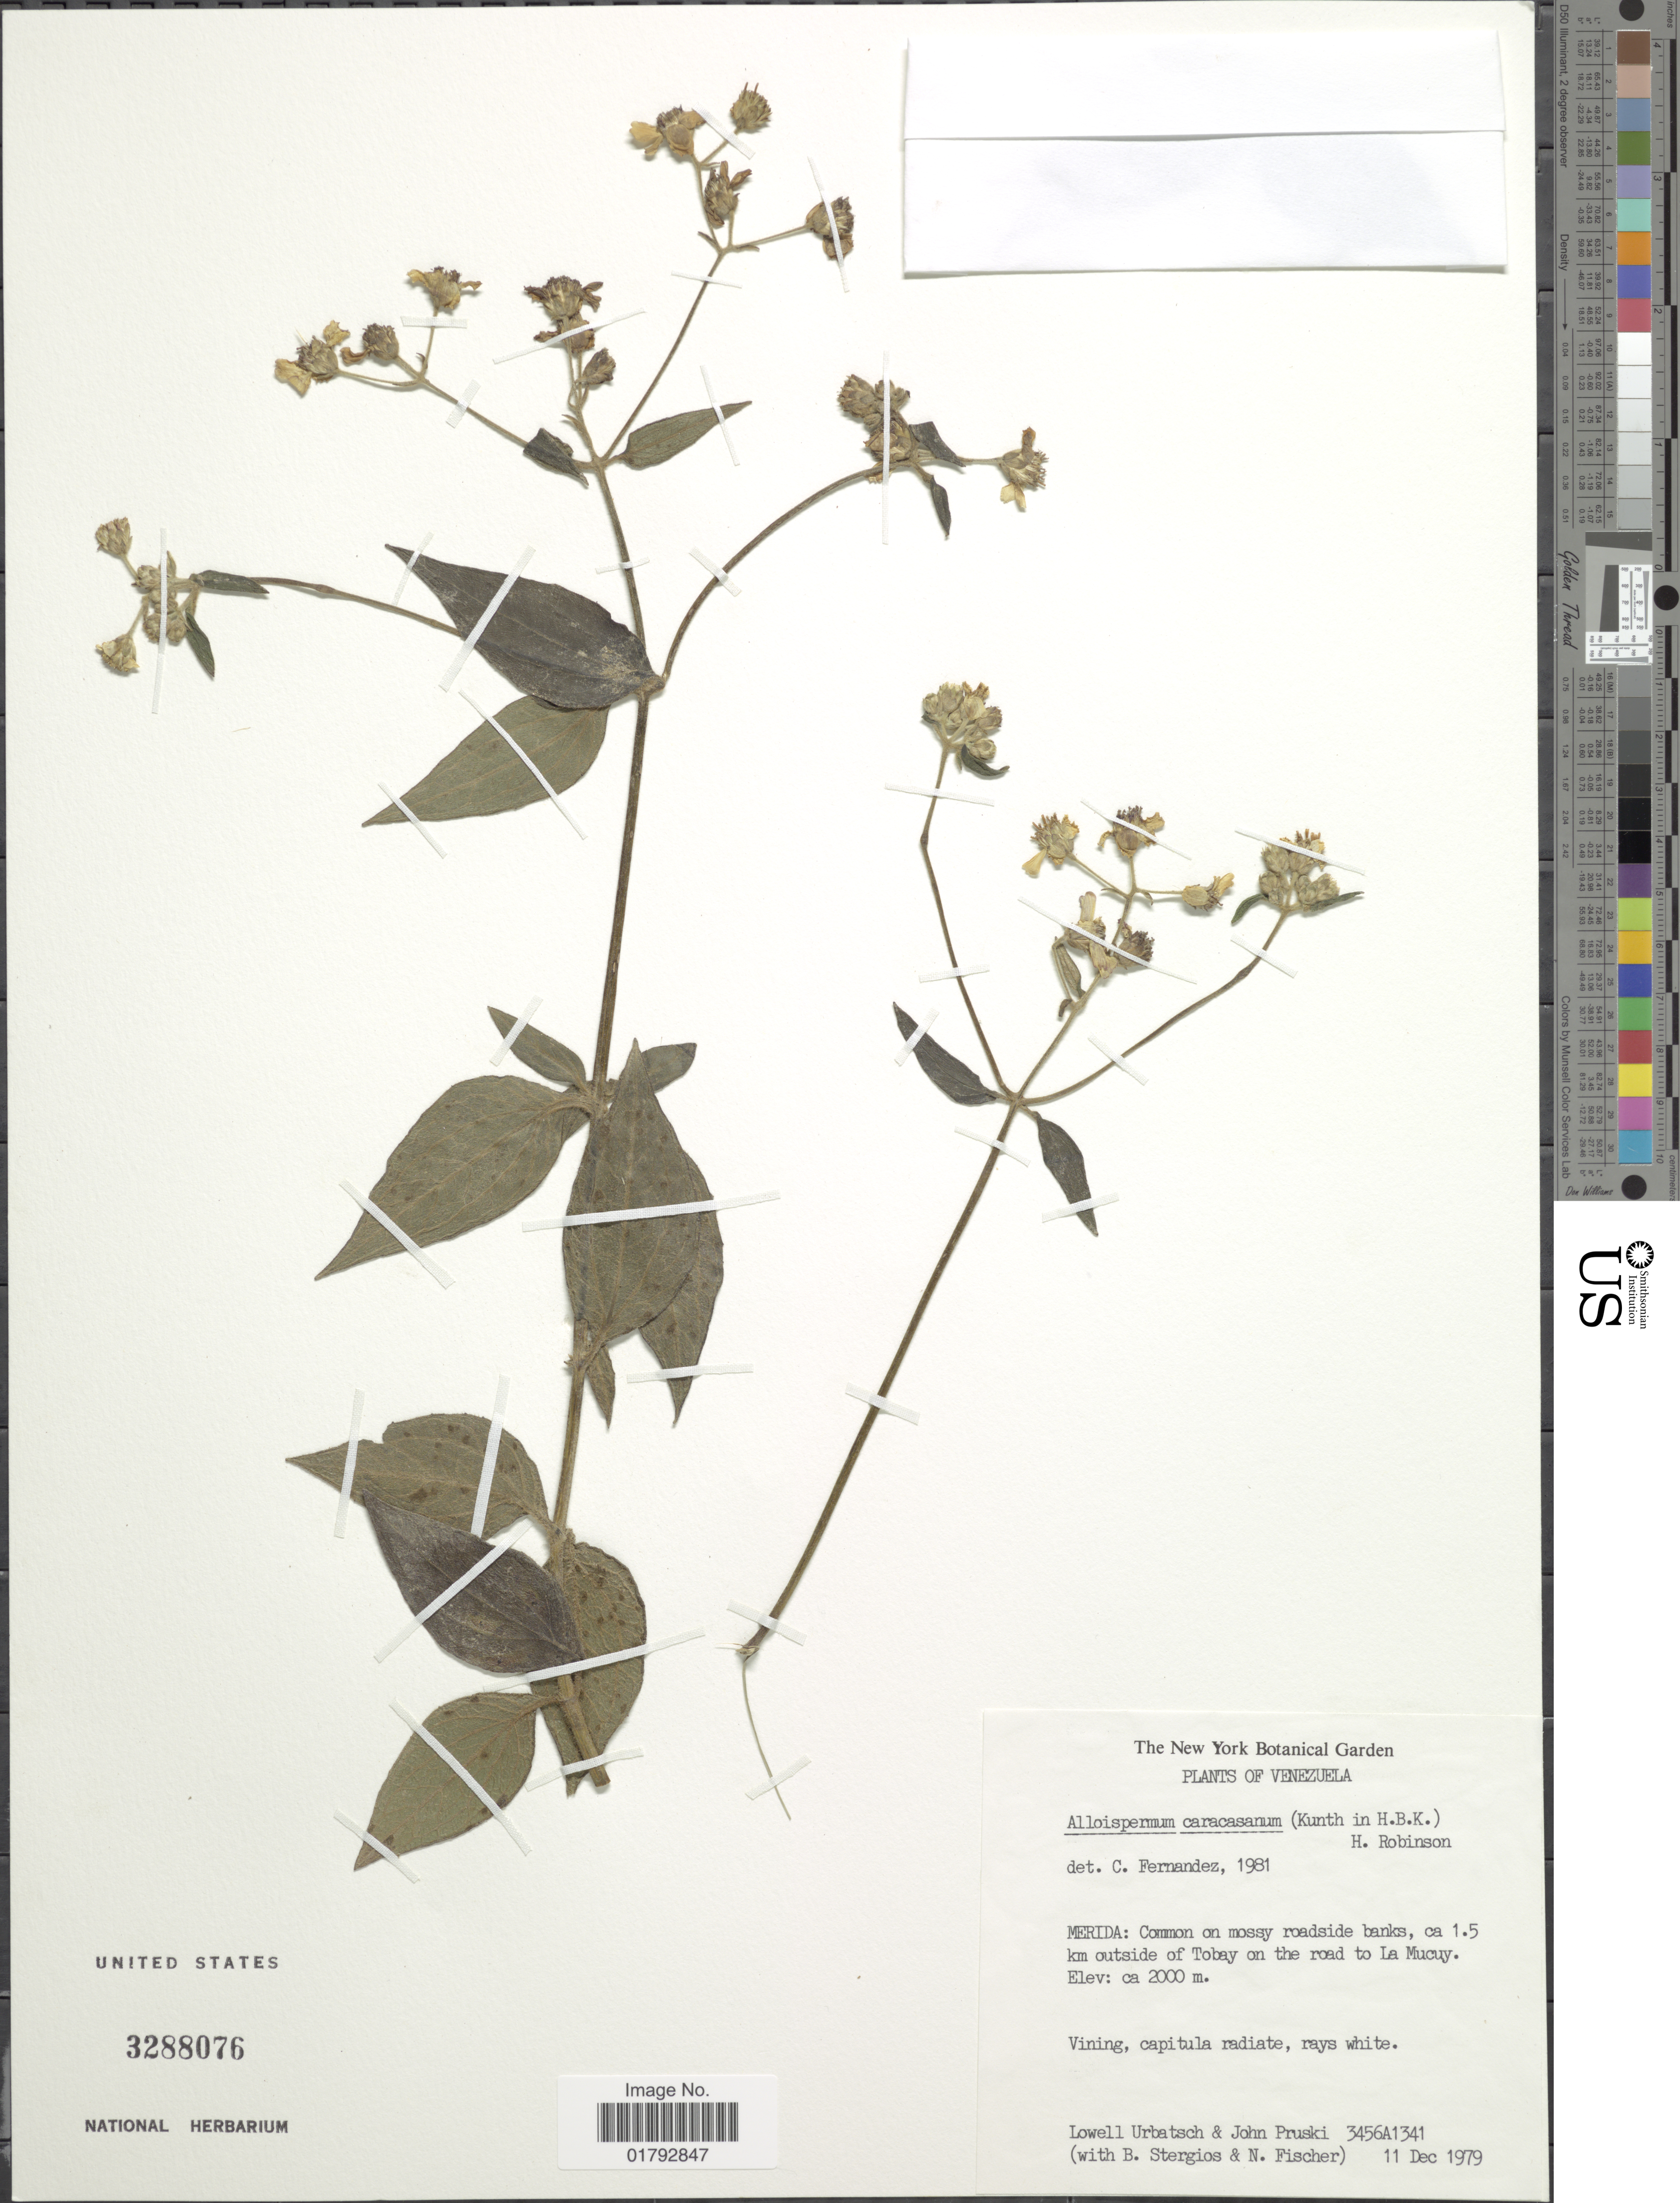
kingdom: Plantae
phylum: Tracheophyta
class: Magnoliopsida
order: Asterales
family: Asteraceae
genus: Alloispermum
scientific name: Alloispermum caracasanum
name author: (Kunth) H. Rob.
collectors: L. Urbatsch, J. F. Pruski, B. G. Stergios & N. Fischer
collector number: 3456A1341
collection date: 1979-12-11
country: Venezuela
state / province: Mérida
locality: ca. 1.5 km outside of Tabay on the road to La Mucuy.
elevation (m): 2000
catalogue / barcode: US 3288076